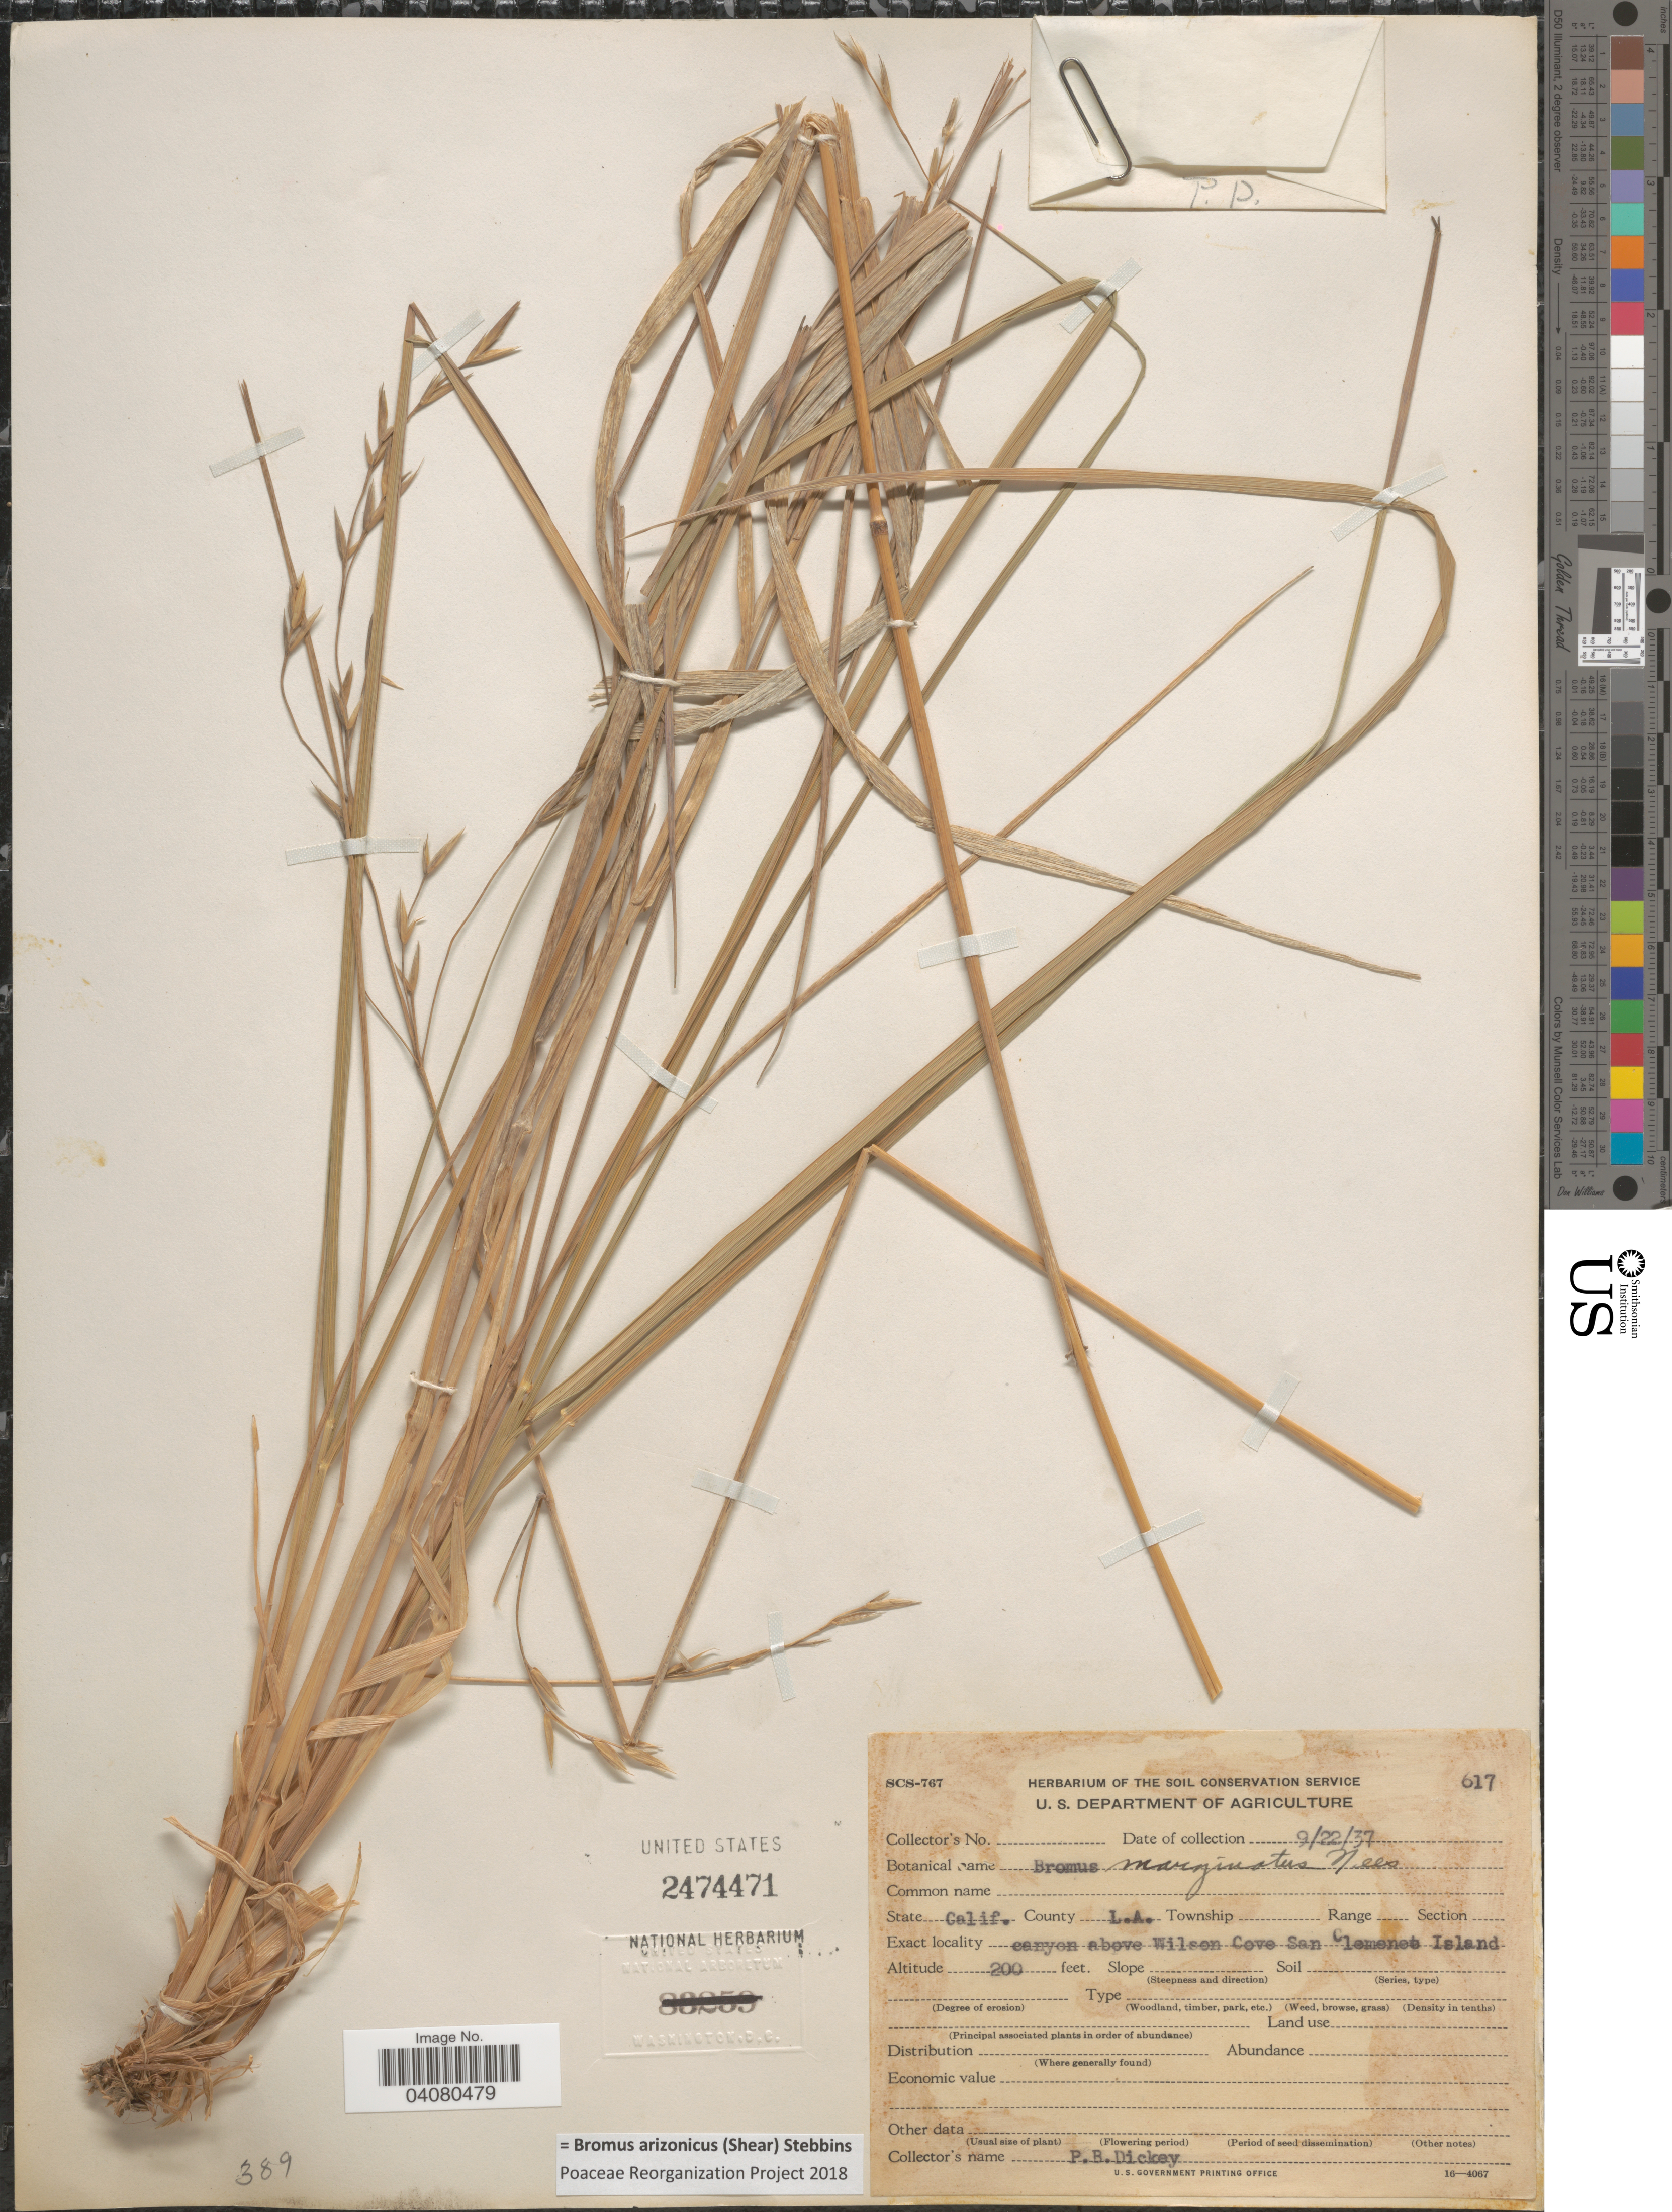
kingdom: Plantae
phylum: Tracheophyta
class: Liliopsida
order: Poales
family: Poaceae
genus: Bromus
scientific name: Bromus arenarius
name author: Labill.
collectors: P. Dickey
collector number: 617?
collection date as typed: Transcribed d/m/y: 22/9/37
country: United States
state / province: California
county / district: Los Angeles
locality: County L.A. Canyon above Wilson Cove San Clemenet Island.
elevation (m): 61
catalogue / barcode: US 2474471